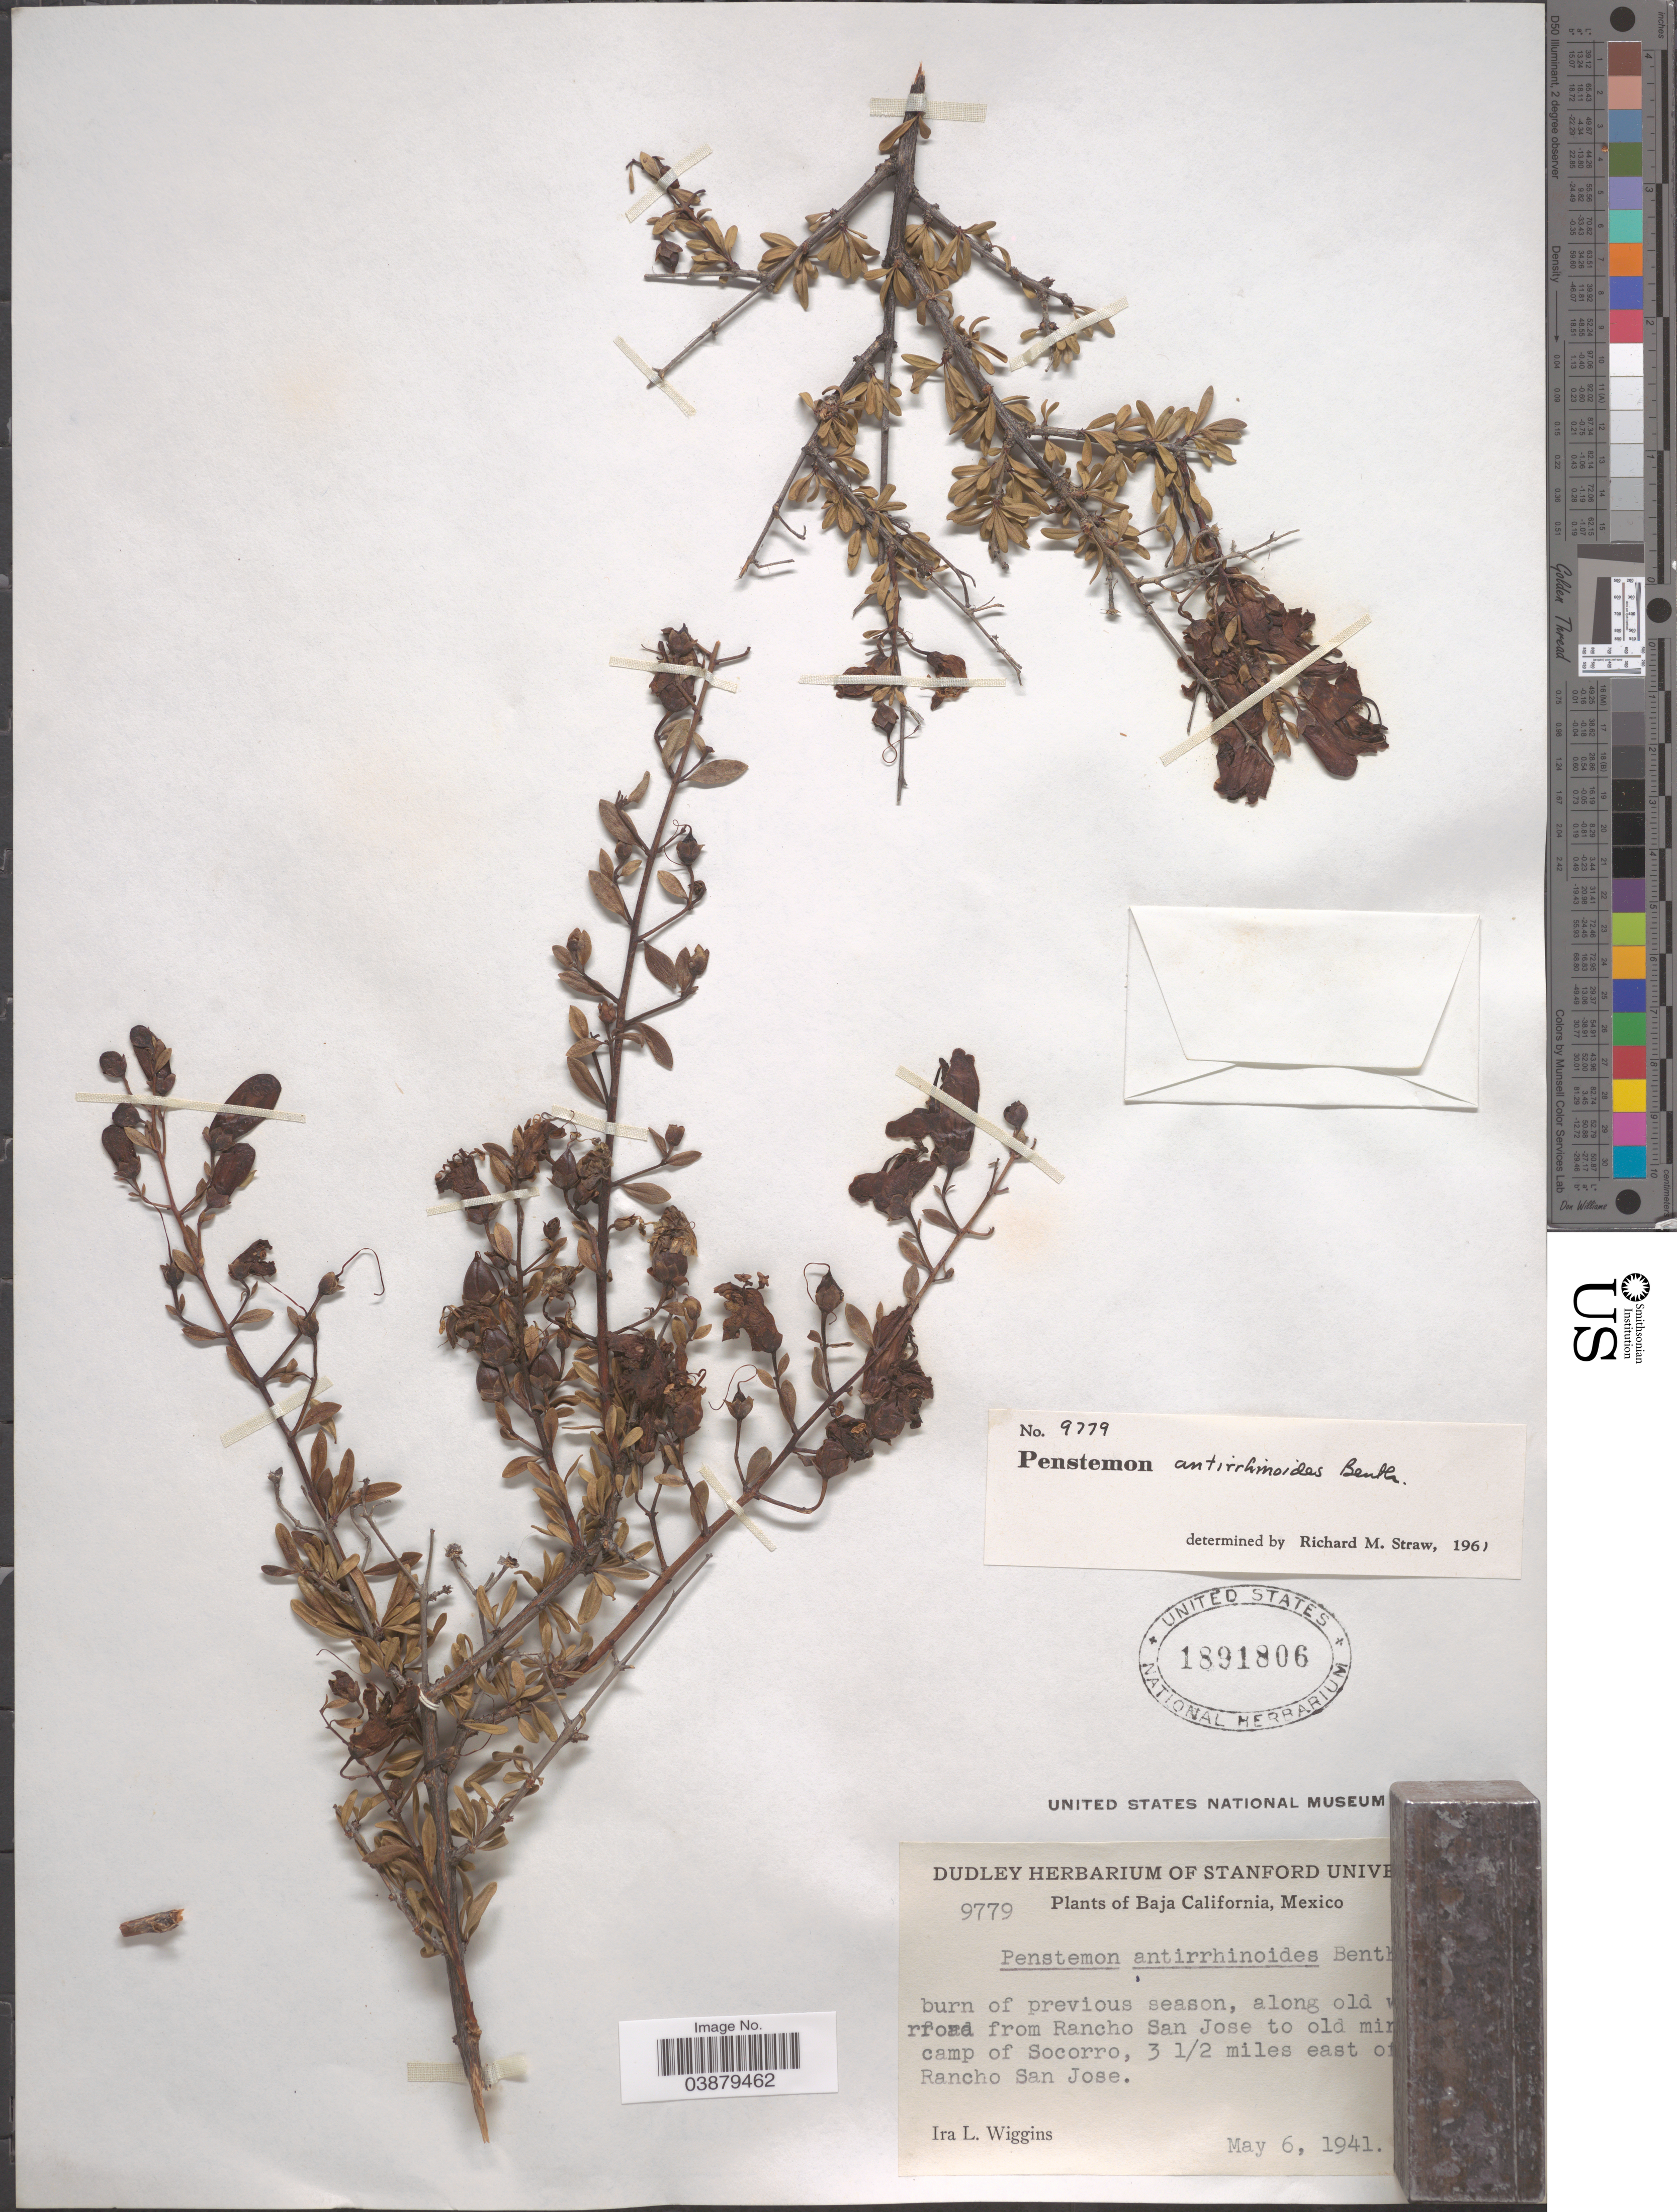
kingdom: Plantae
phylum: Tracheophyta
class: Magnoliopsida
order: Lamiales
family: Plantaginaceae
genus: Penstemon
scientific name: Penstemon antirrhinoides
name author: Benth.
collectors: I. L. Wiggins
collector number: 9779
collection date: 1941-05-06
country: Mexico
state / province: Baja California Norte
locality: Along old [illegible text] road from Rancho San Jose to old min[illegible text] camp of Socorro, 3 1/2 miles east o[illegible text] Rancho San Jose.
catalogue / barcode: US 1891806